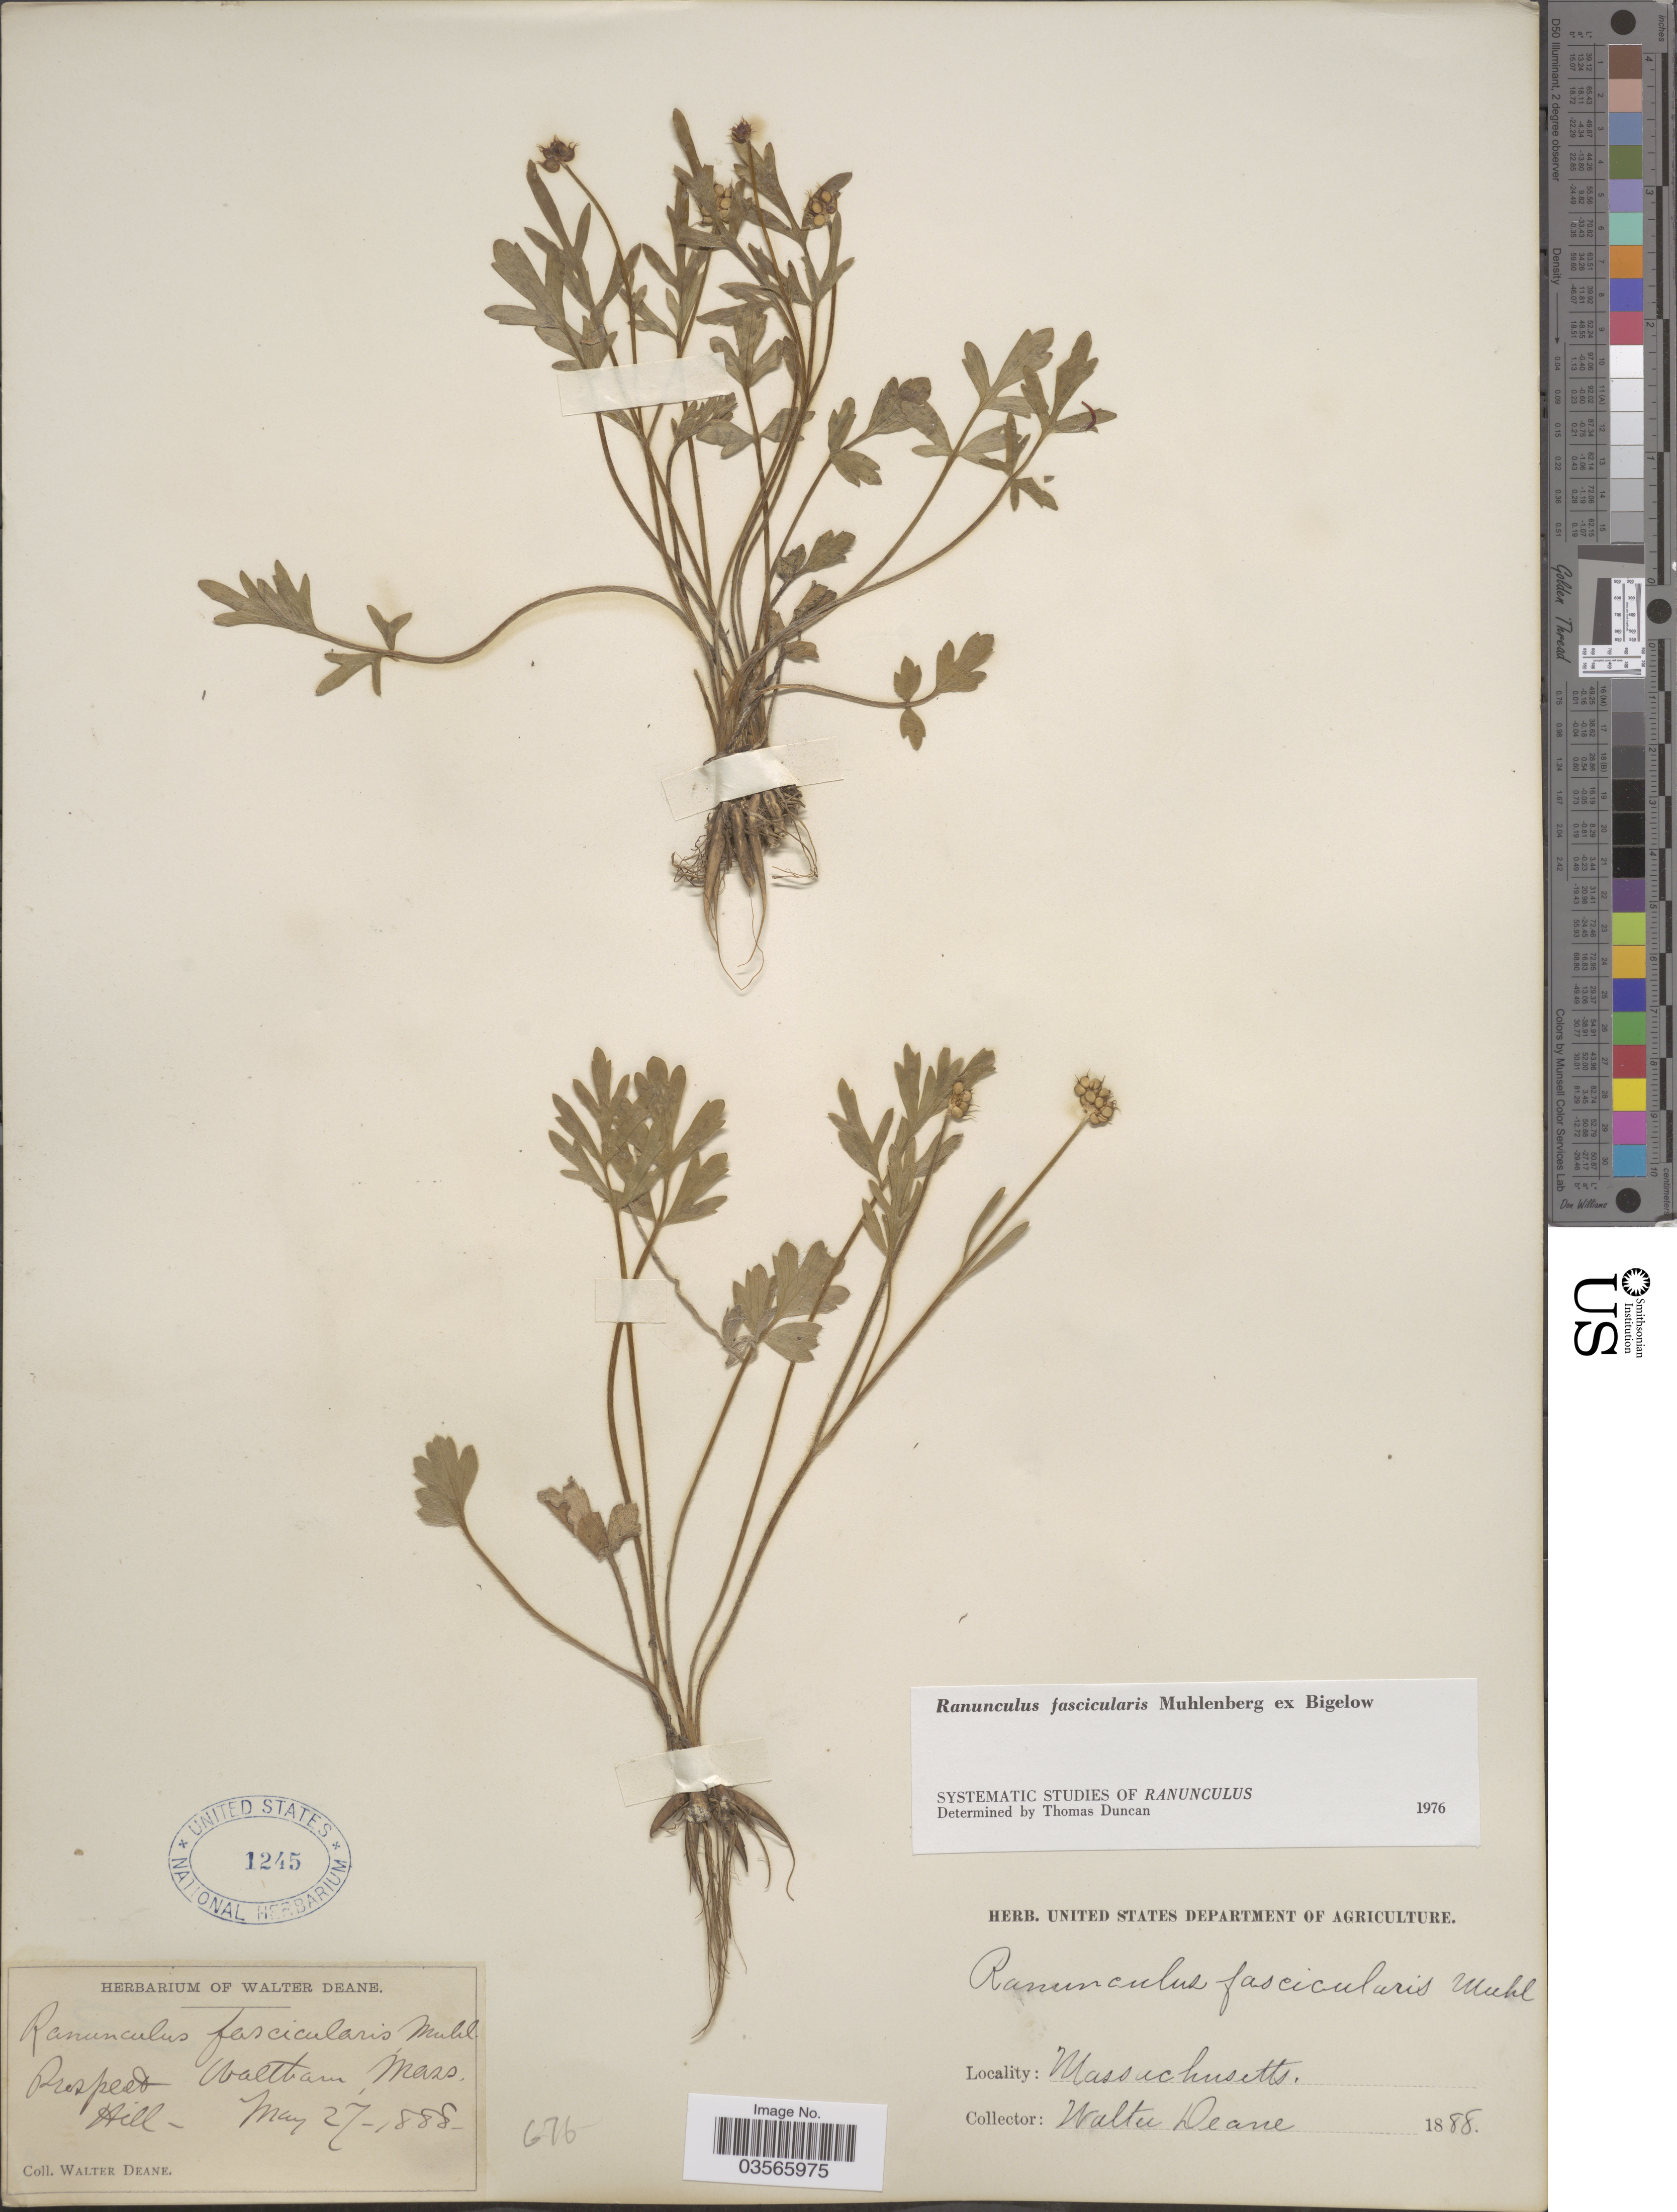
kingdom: Plantae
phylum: Tracheophyta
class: Magnoliopsida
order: Ranunculales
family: Ranunculaceae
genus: Ranunculus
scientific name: Ranunculus fascicularis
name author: Muhl. ex Bigelow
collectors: W. Deane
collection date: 1888-05-27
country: United States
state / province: Massachusetts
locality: Prospect Hill Waltham.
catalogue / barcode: US 1245